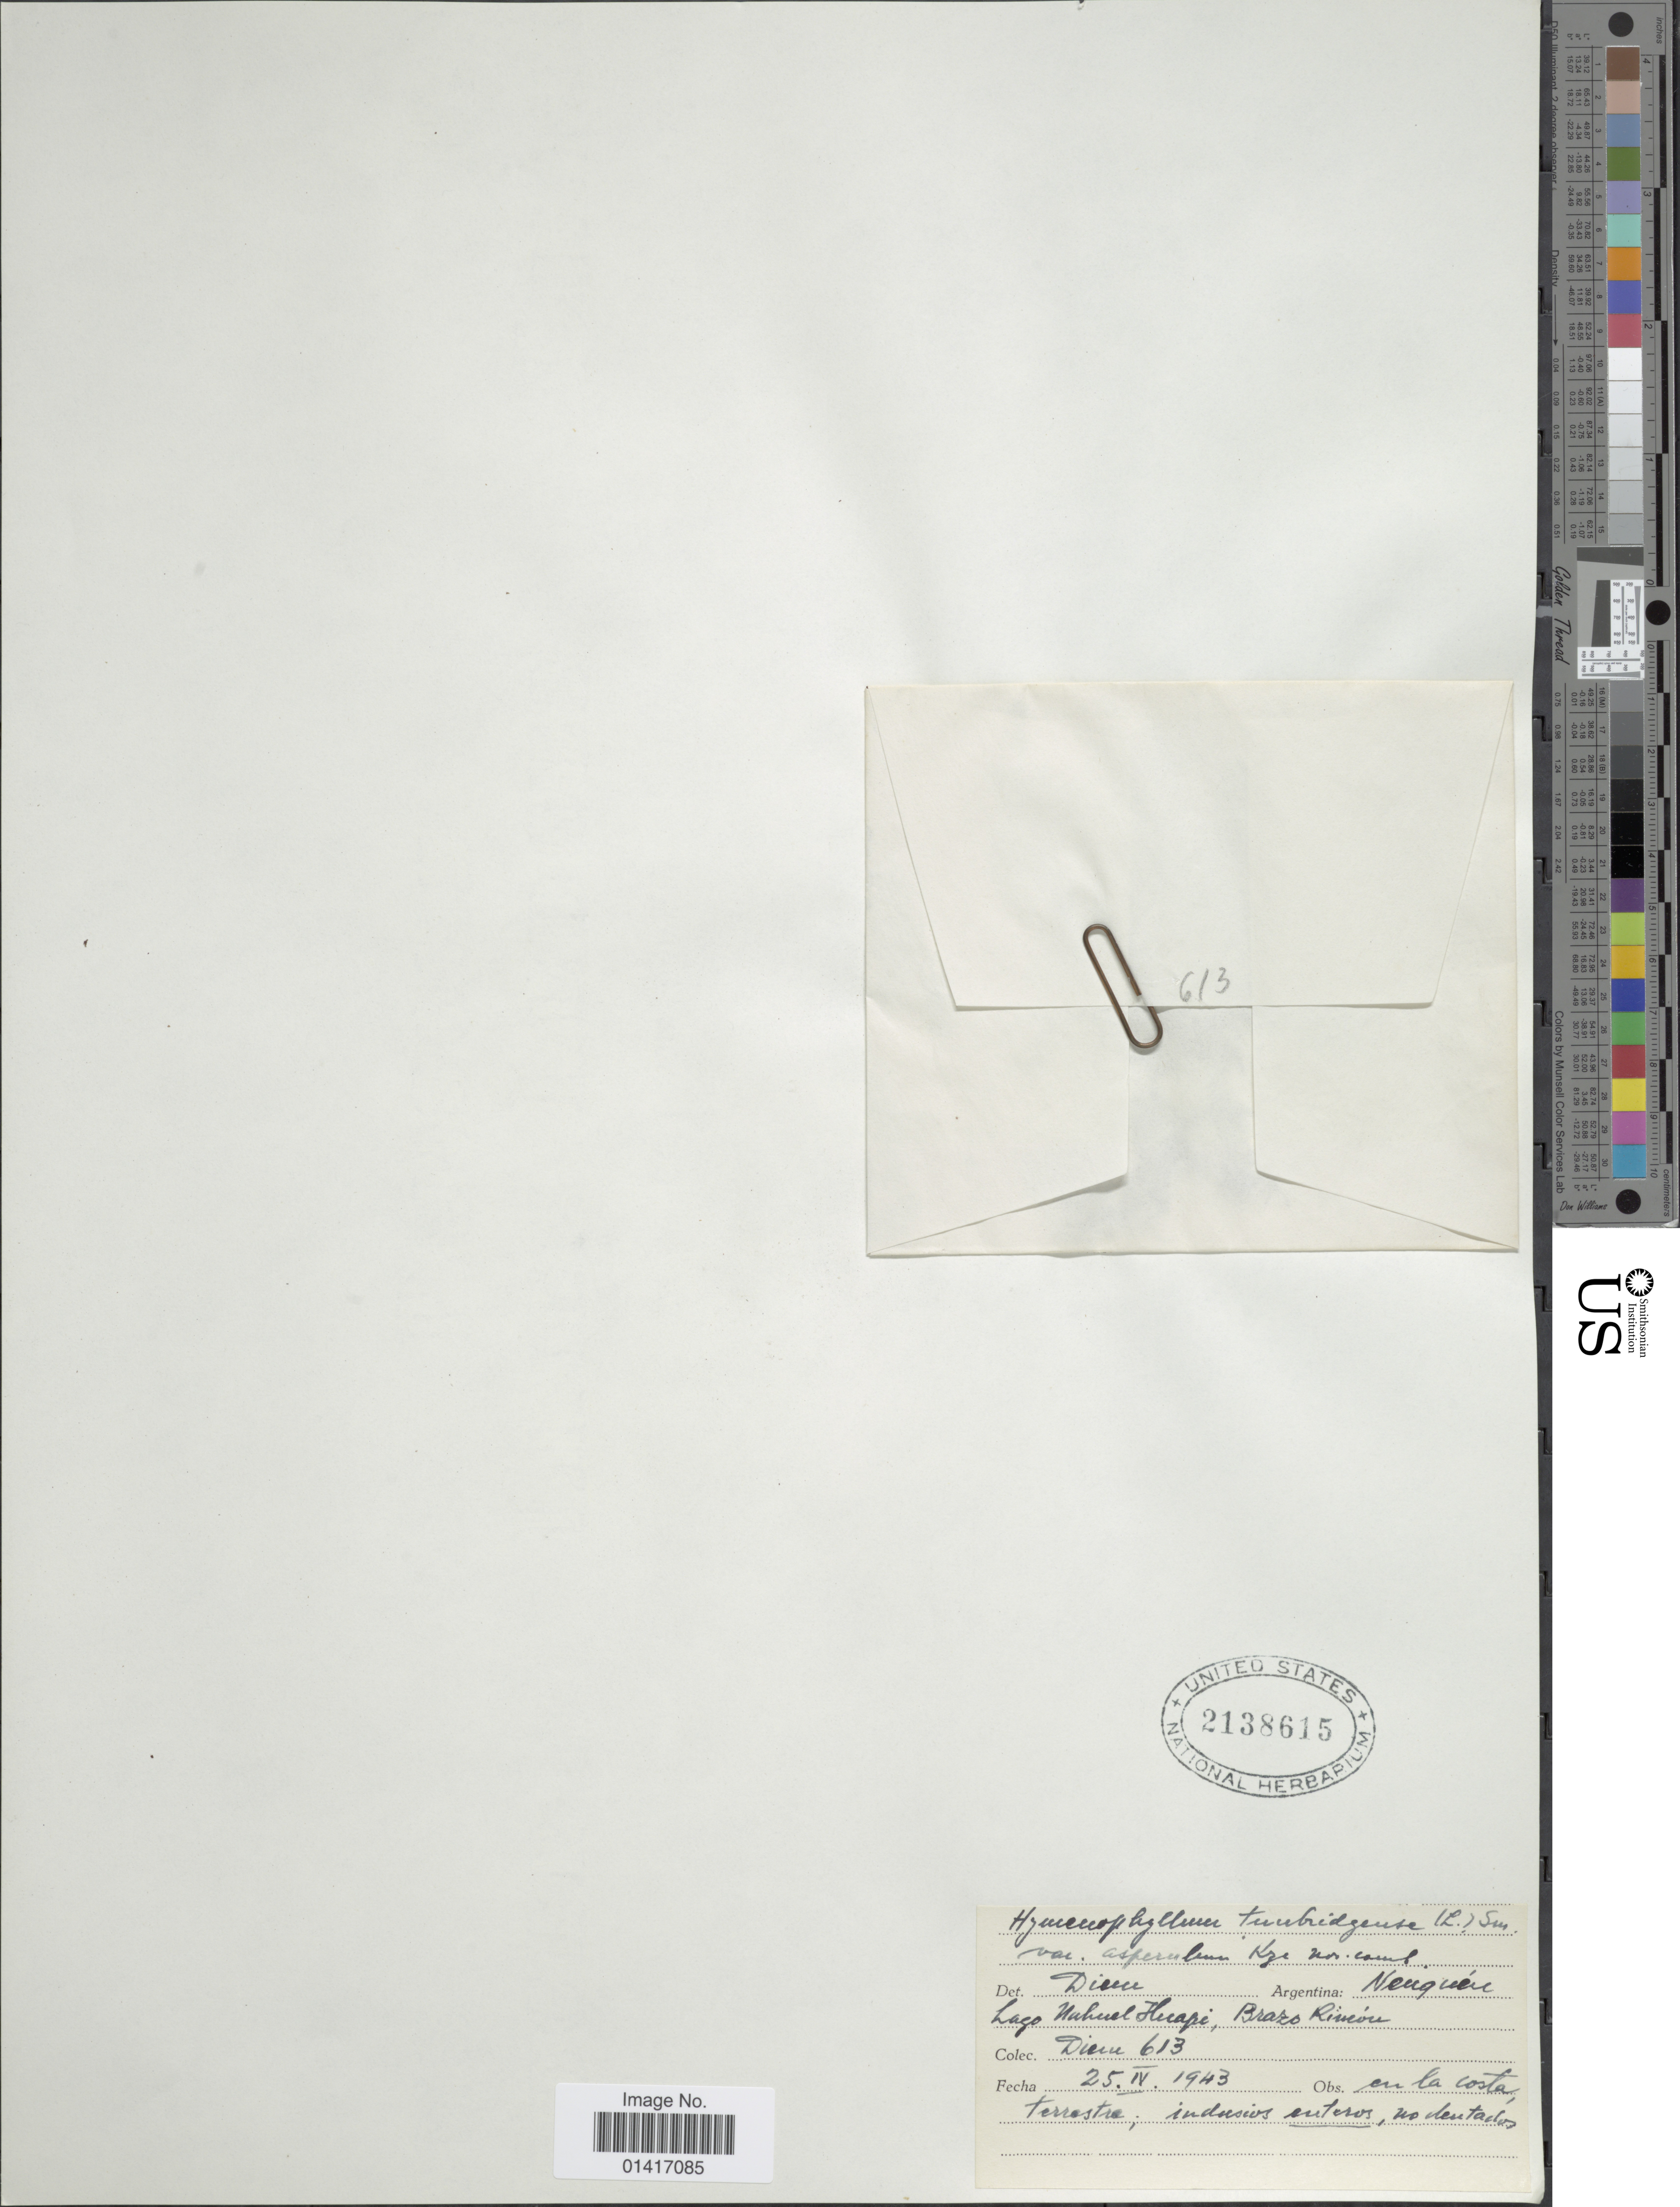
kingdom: Plantae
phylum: Tracheophyta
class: Polypodiopsida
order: Hymenophyllales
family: Hymenophyllaceae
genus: Hymenophyllum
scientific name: Hymenophyllum tunbrigense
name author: (L.) Small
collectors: J. Diem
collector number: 613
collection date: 1943-04-25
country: Argentina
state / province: Neuquen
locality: Lago Nahuel Huapi, Brazo Rincon. En la costa.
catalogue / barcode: US 2138615